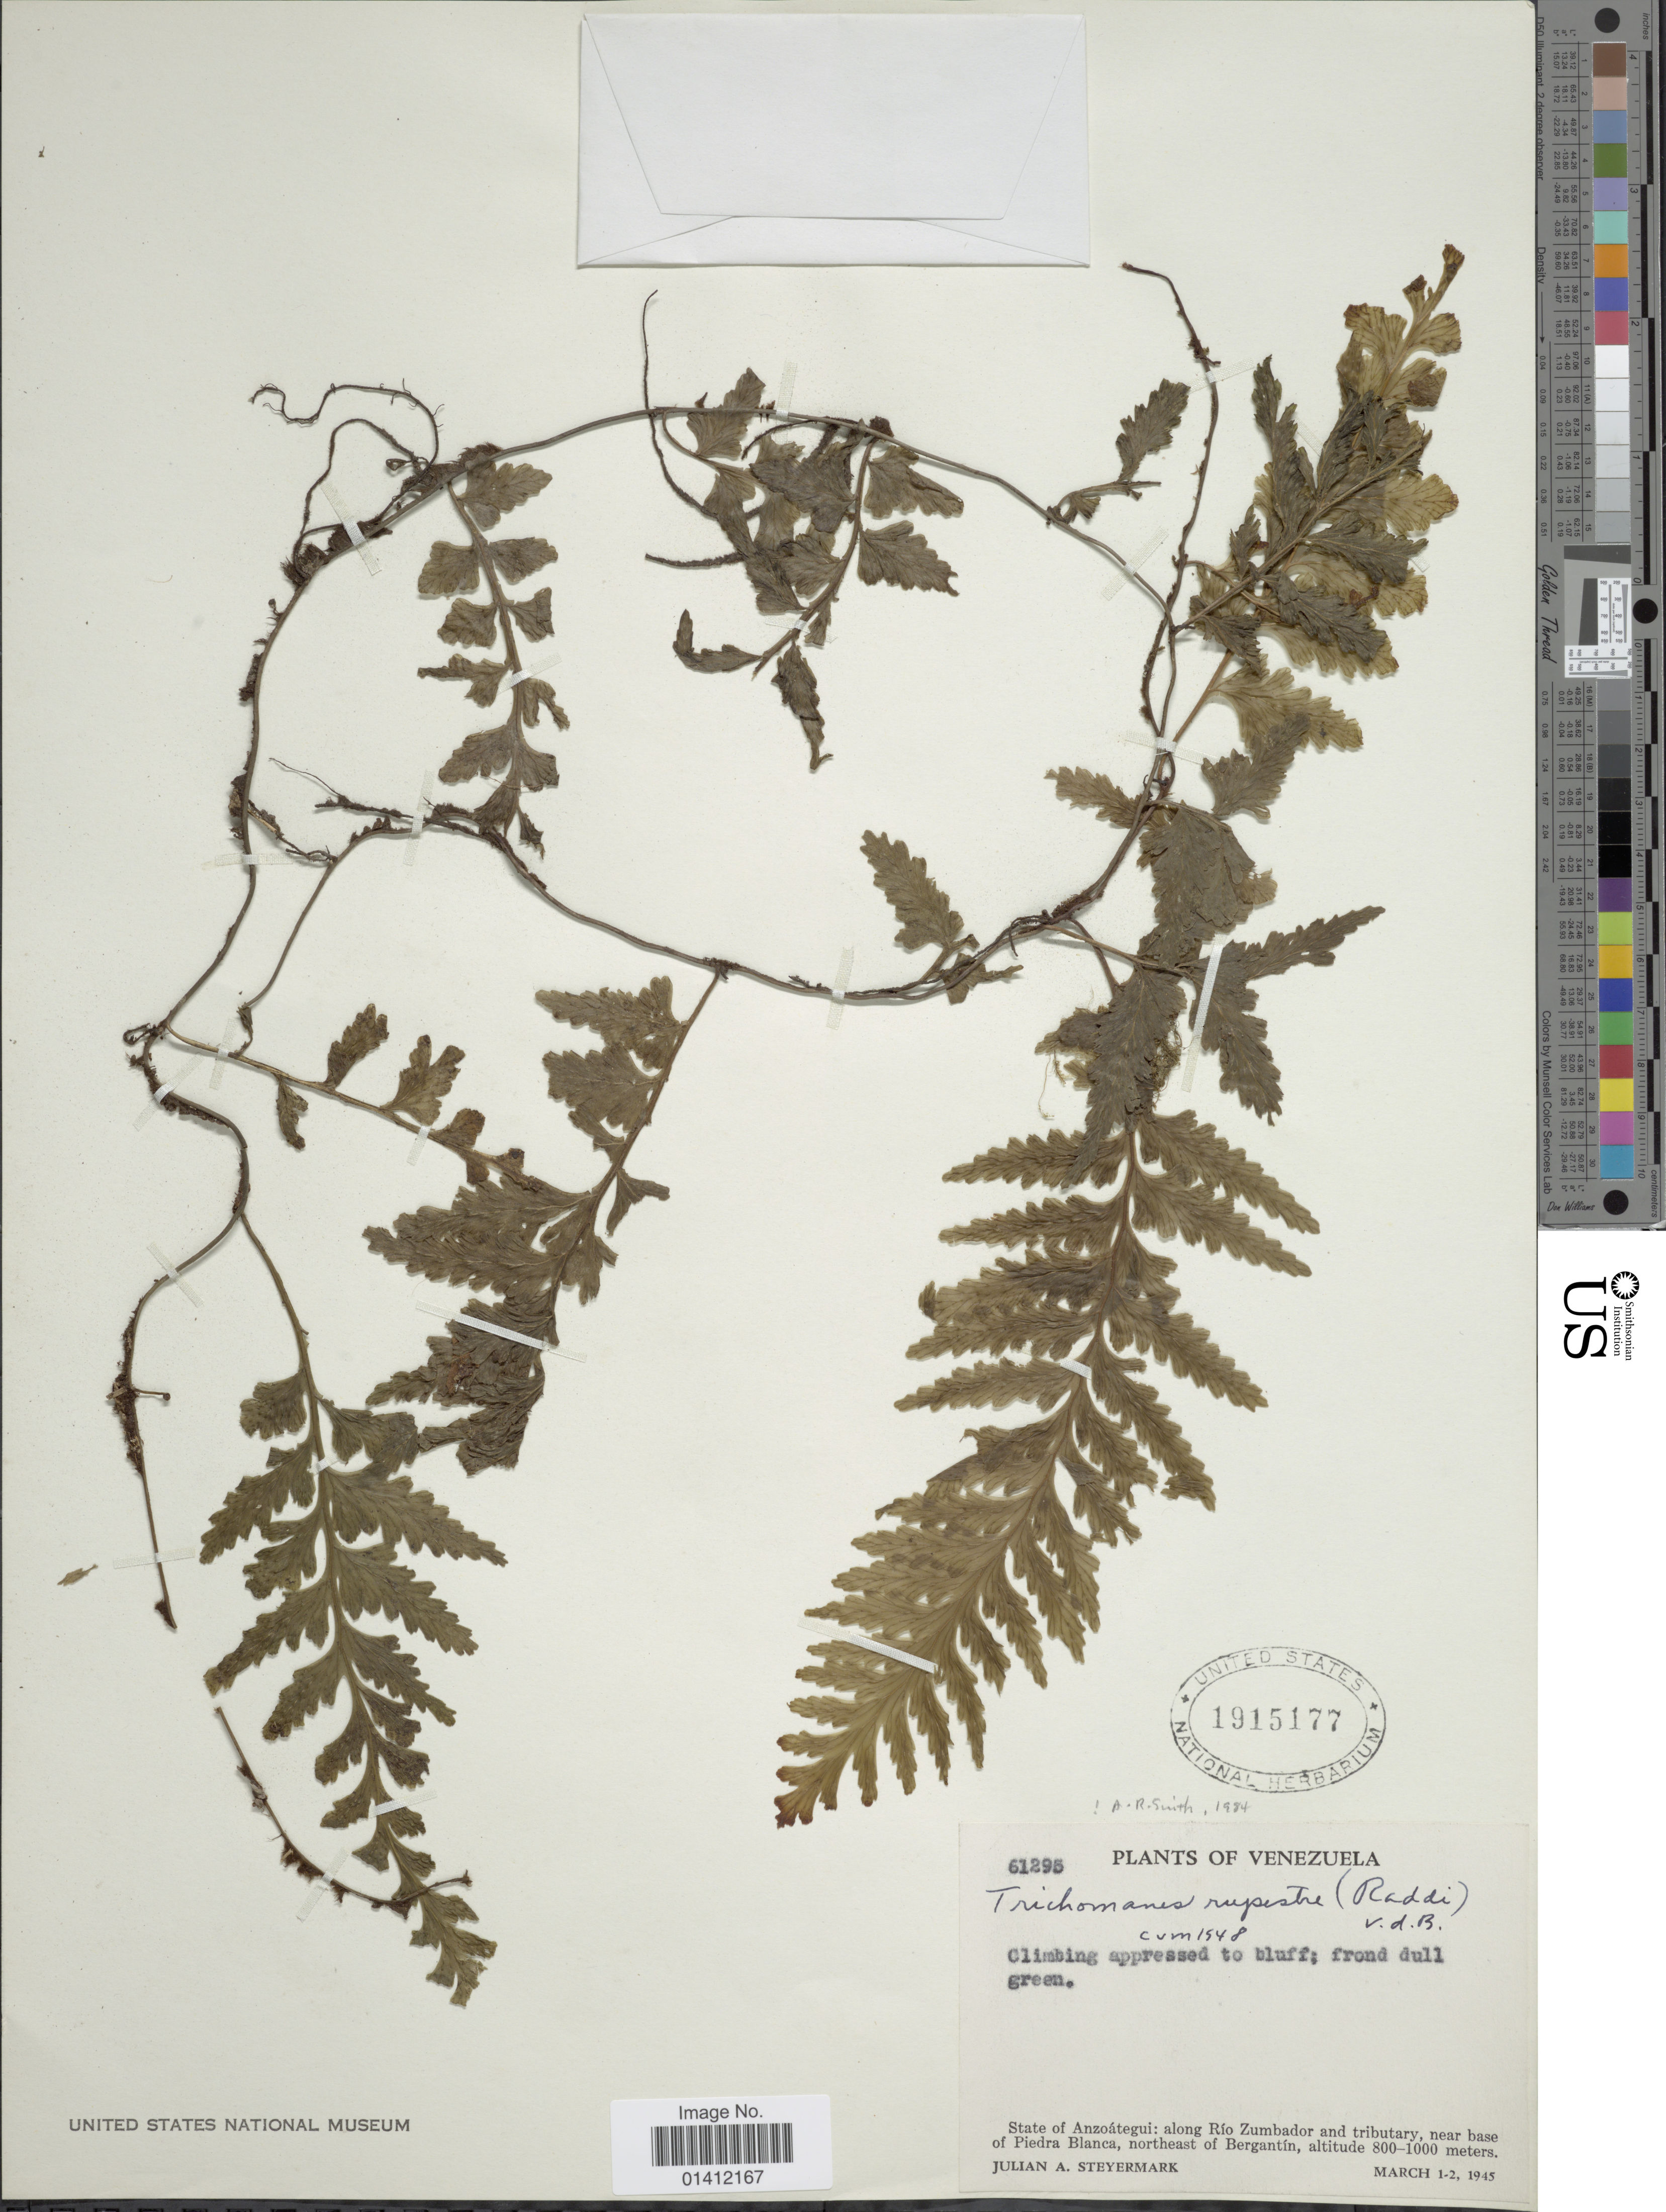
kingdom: Plantae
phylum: Tracheophyta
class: Polypodiopsida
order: Hymenophyllales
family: Hymenophyllaceae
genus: Vandenboschia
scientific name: Vandenboschia rupestris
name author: (Raddi) Ebihara & K. Iwats.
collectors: J. Steyermark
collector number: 61295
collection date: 1945-03-01/1945-03-02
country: Venezuela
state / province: Anzoategui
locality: Along Río Zumbador and tributary, near base of Piedra Blanca, northeast of Bergantin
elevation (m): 800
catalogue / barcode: US 1915177